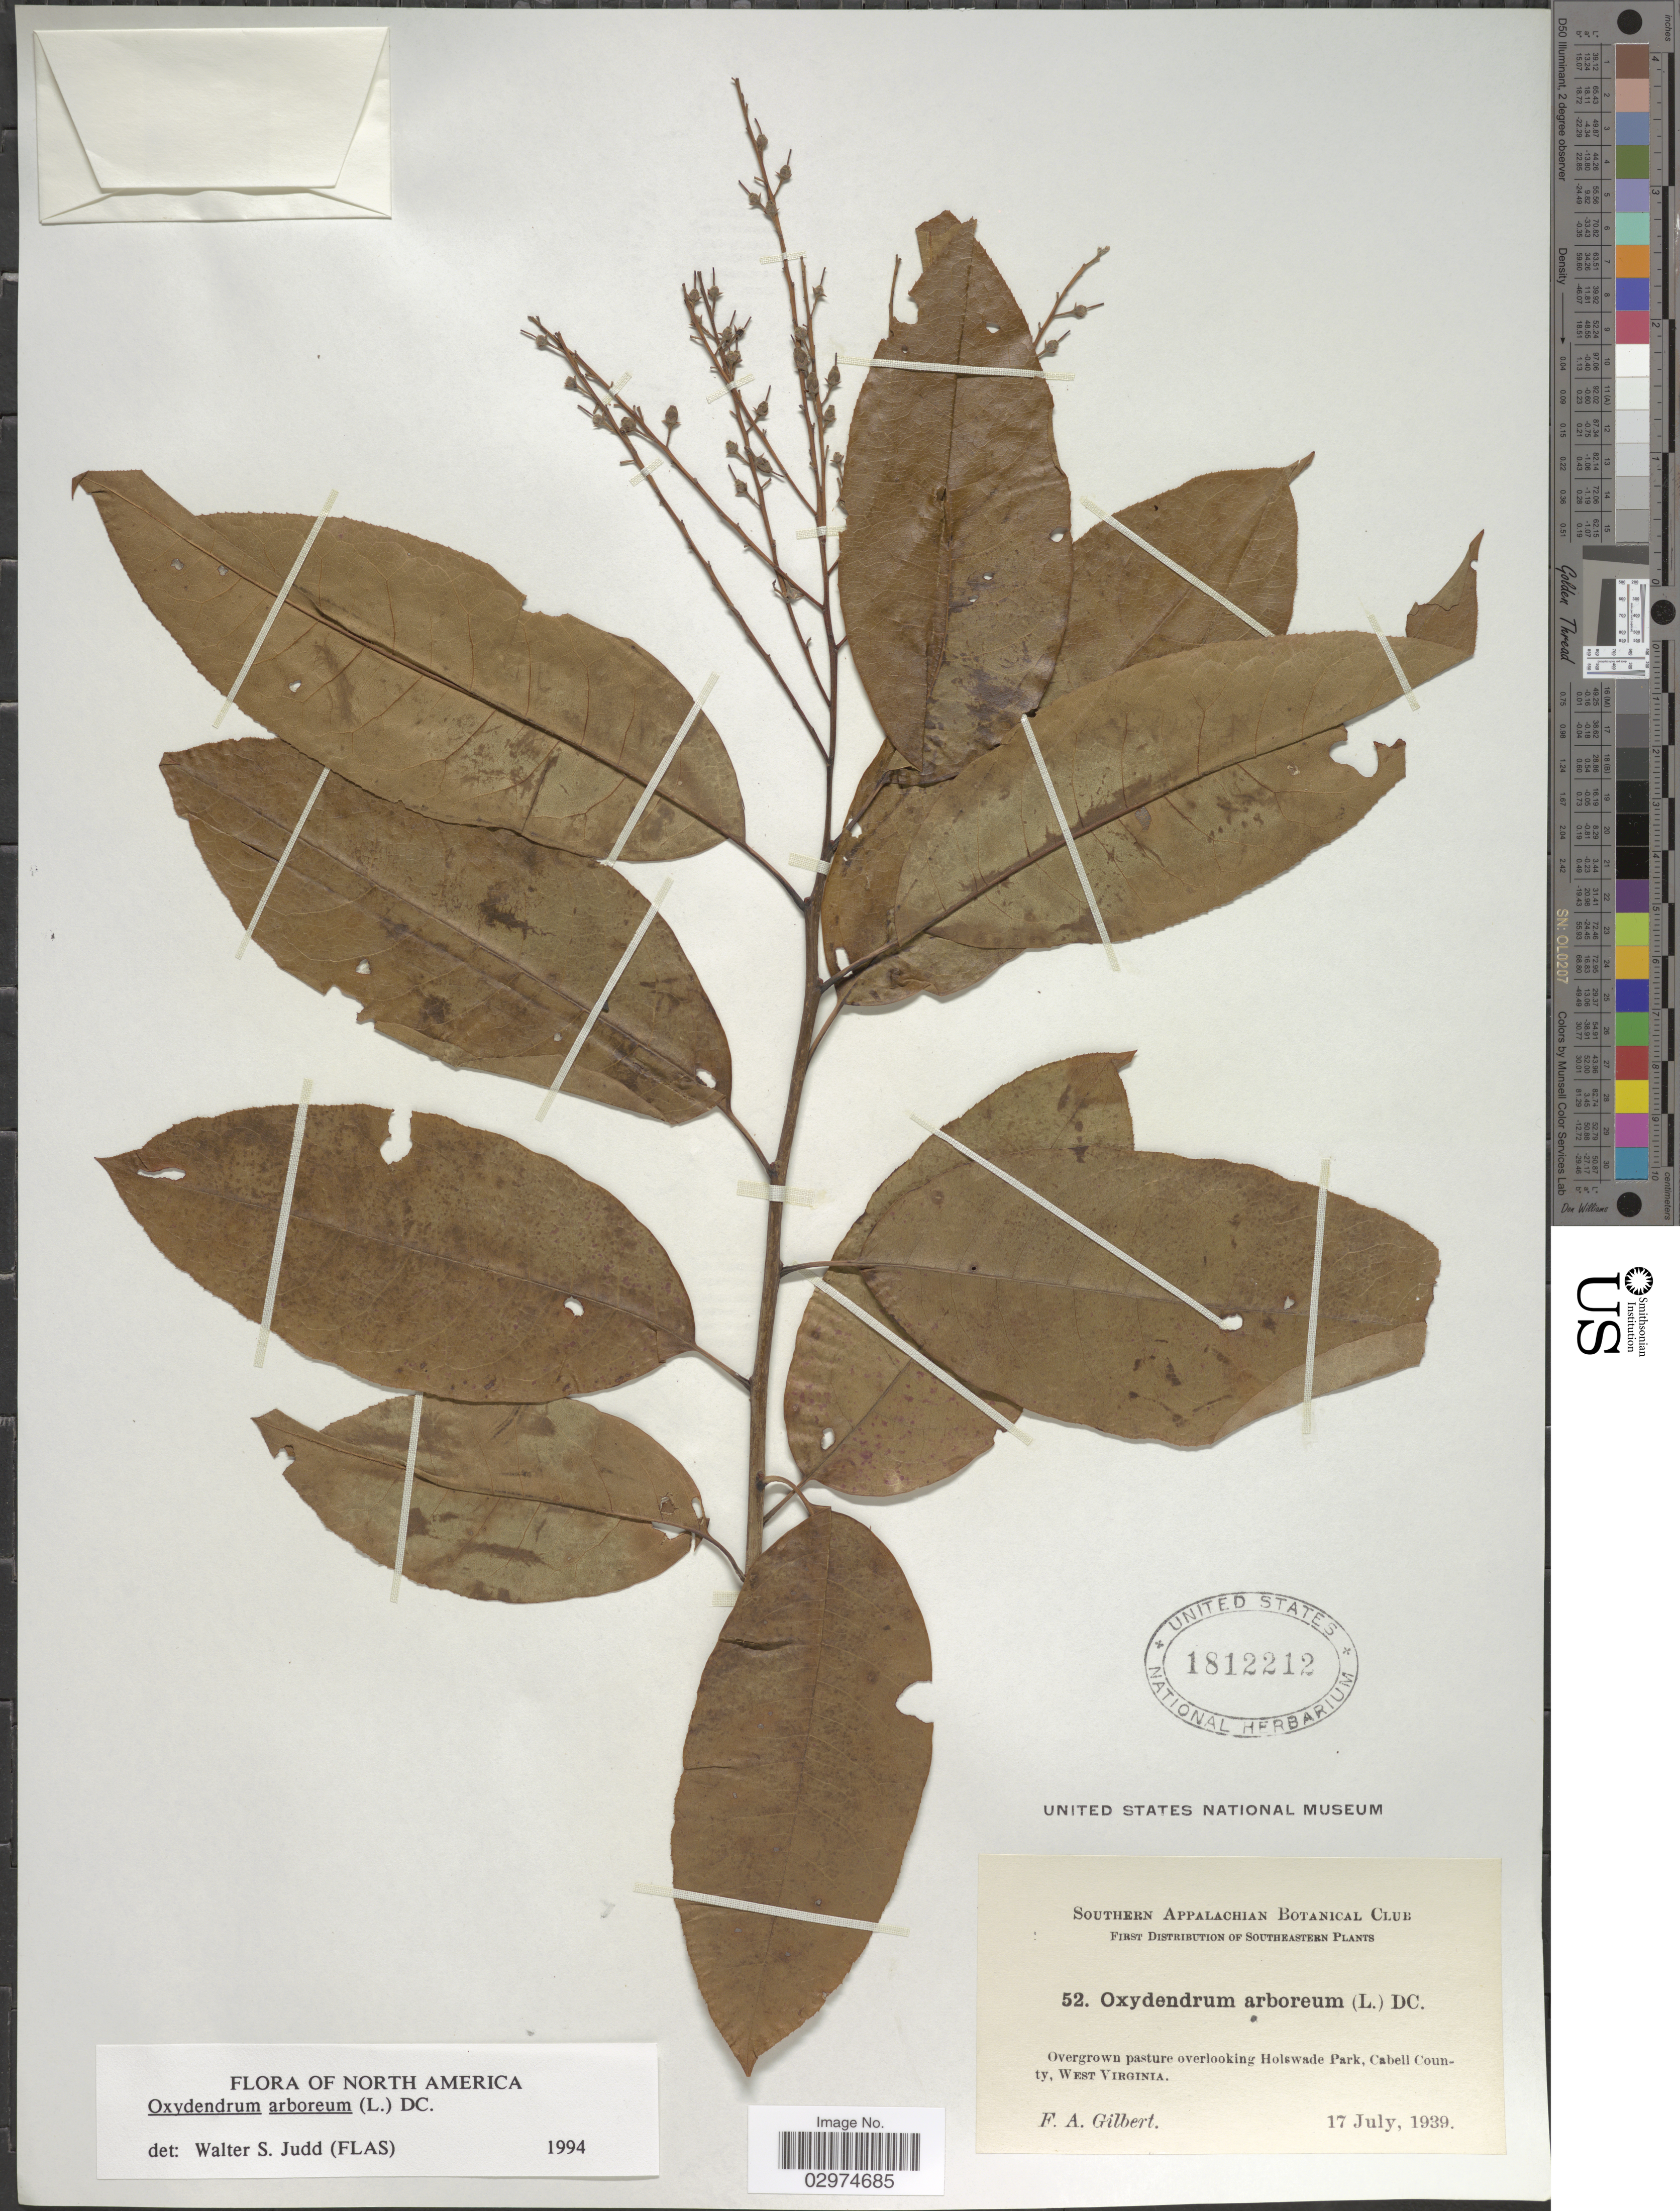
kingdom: Plantae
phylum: Tracheophyta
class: Magnoliopsida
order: Ericales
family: Ericaceae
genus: Oxydendrum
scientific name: Oxydendrum arboreum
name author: (L.) DC.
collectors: F. A. Gilbert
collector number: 52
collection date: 1939-07-17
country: United States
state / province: West Virginia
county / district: Cabell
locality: Southeastern, Overgrown pasture overlooking Holswade Park, Cabell County.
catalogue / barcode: US 1812212